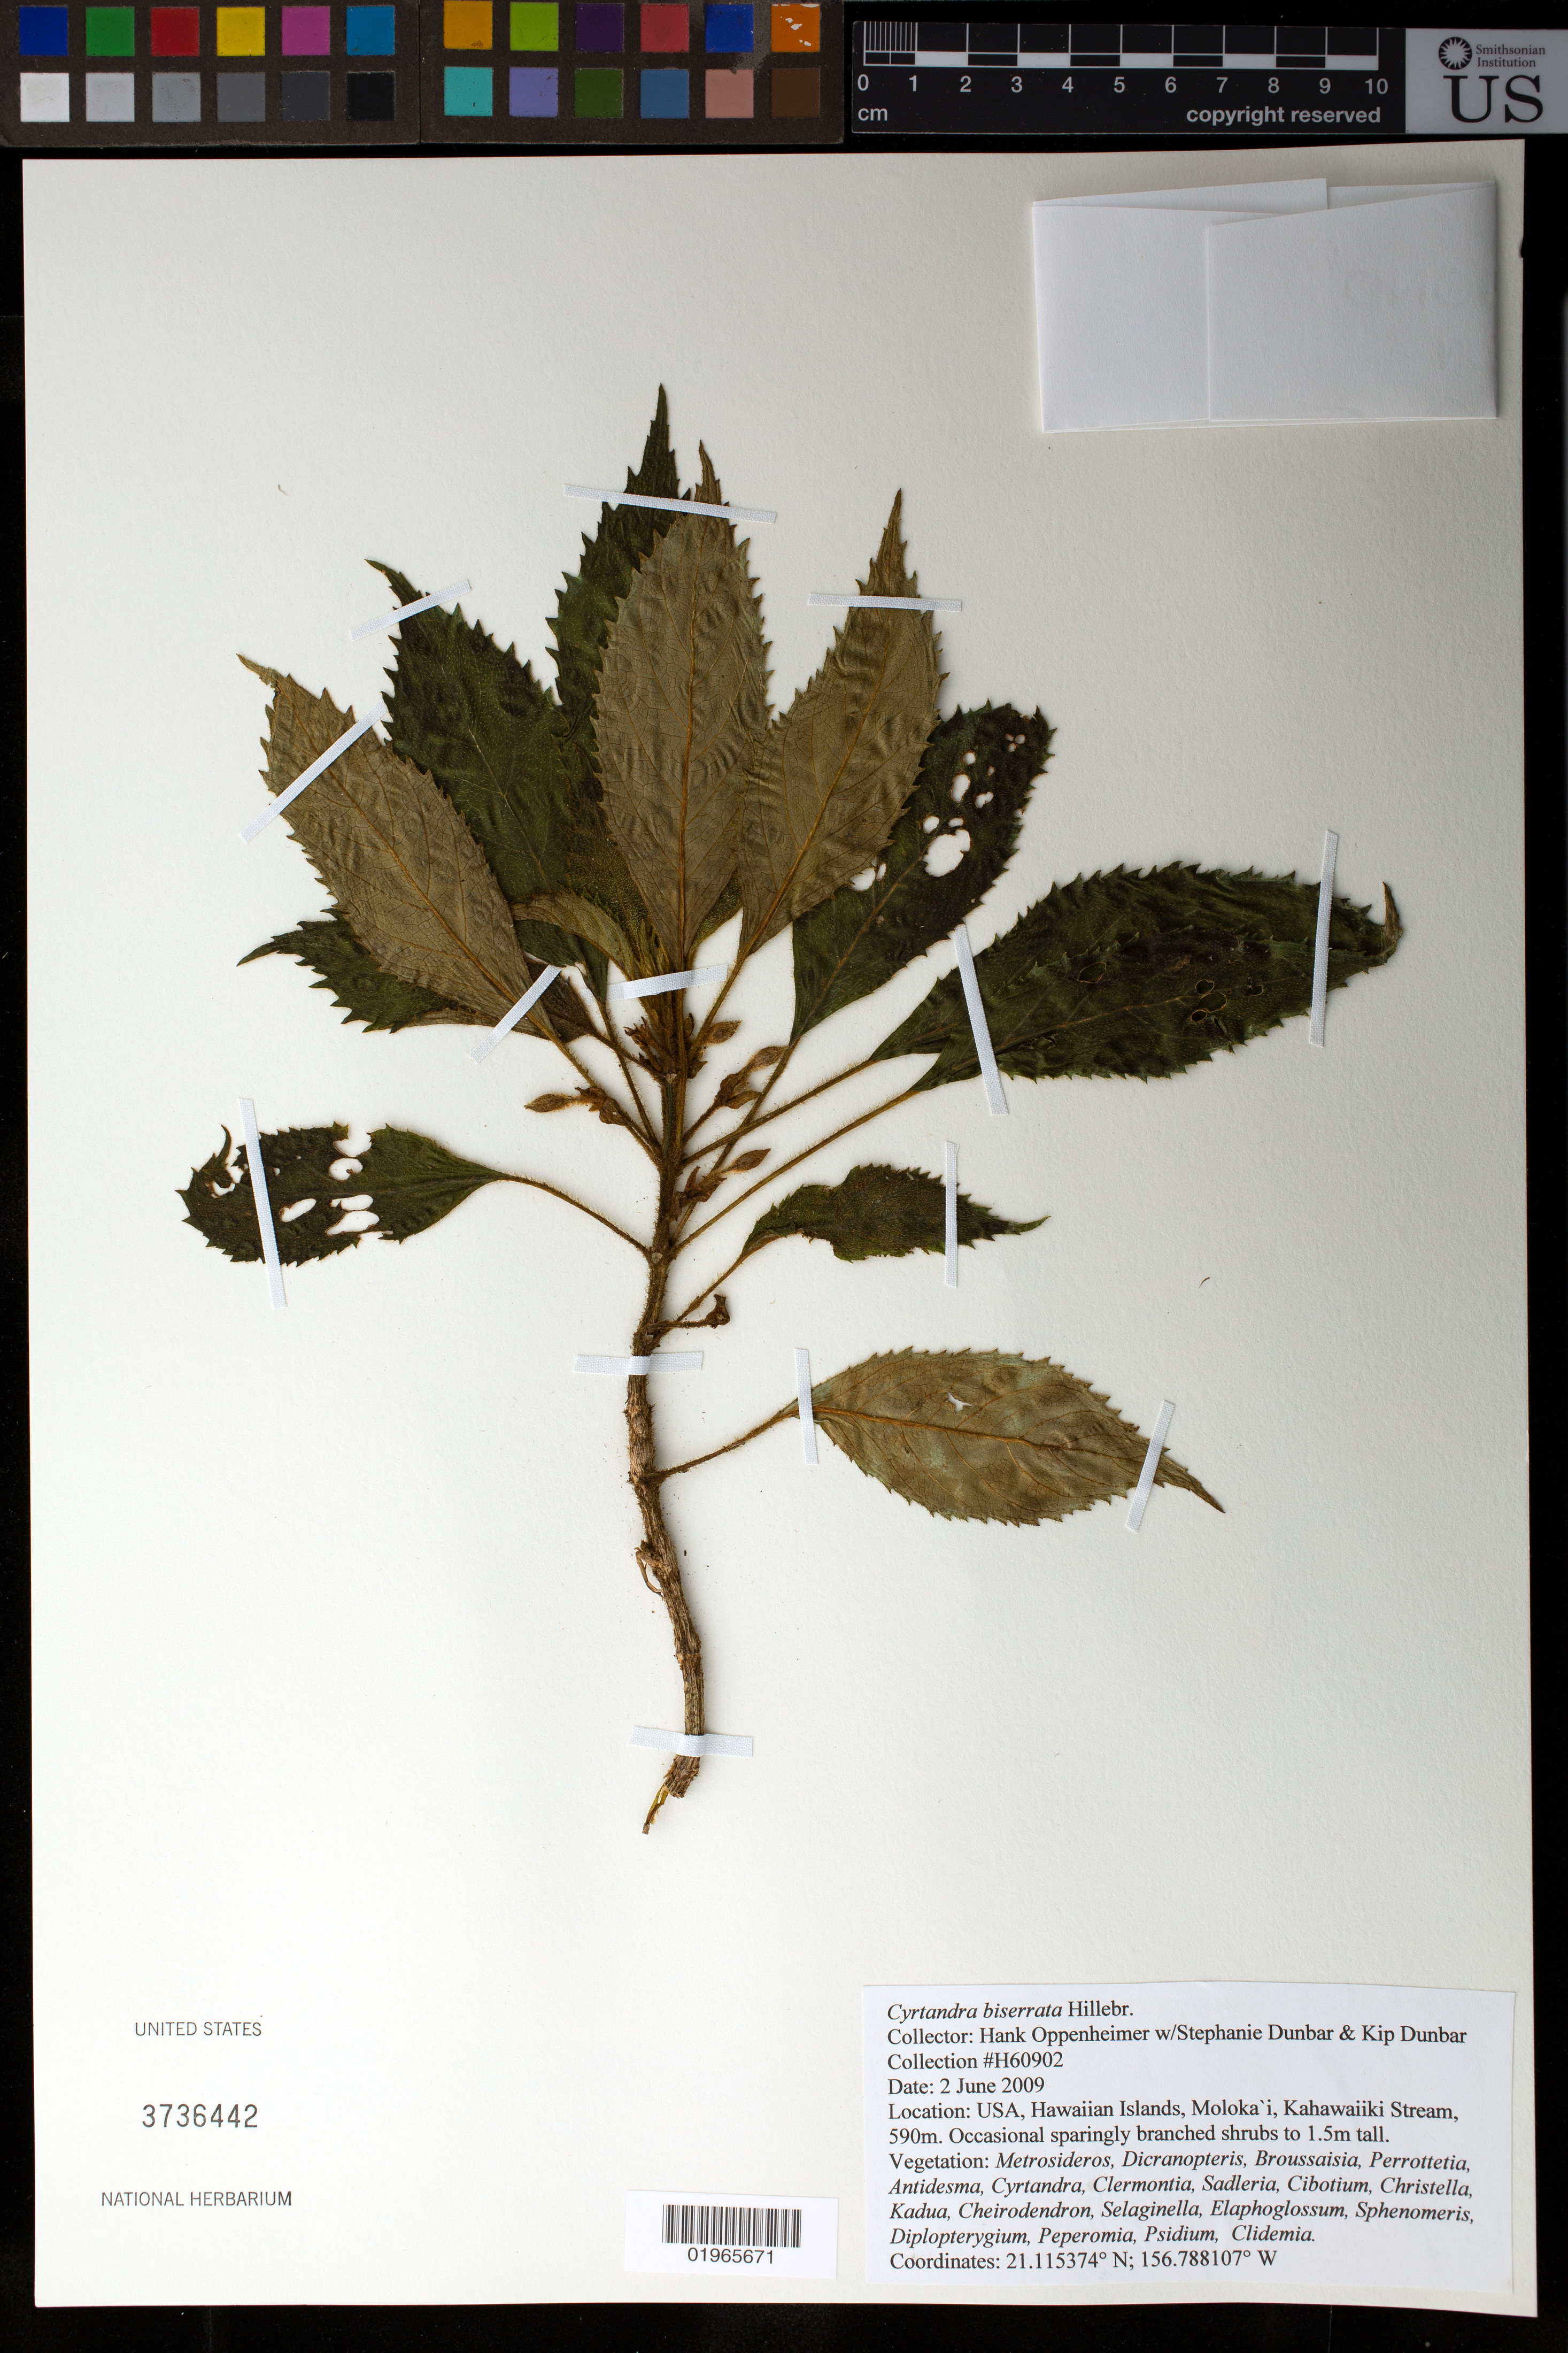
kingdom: Plantae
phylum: Tracheophyta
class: Magnoliopsida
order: Lamiales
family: Gesneriaceae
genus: Cyrtandra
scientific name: Cyrtandra biserrata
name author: Hillebr.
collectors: H. L. Oppenheimer, S. Dunbar & K. Dunbar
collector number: H60902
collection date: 2009-06-02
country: United States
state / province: Hawaii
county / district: Maui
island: Moloka'i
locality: Kahawaiiki Stream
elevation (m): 590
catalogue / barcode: US 3736442